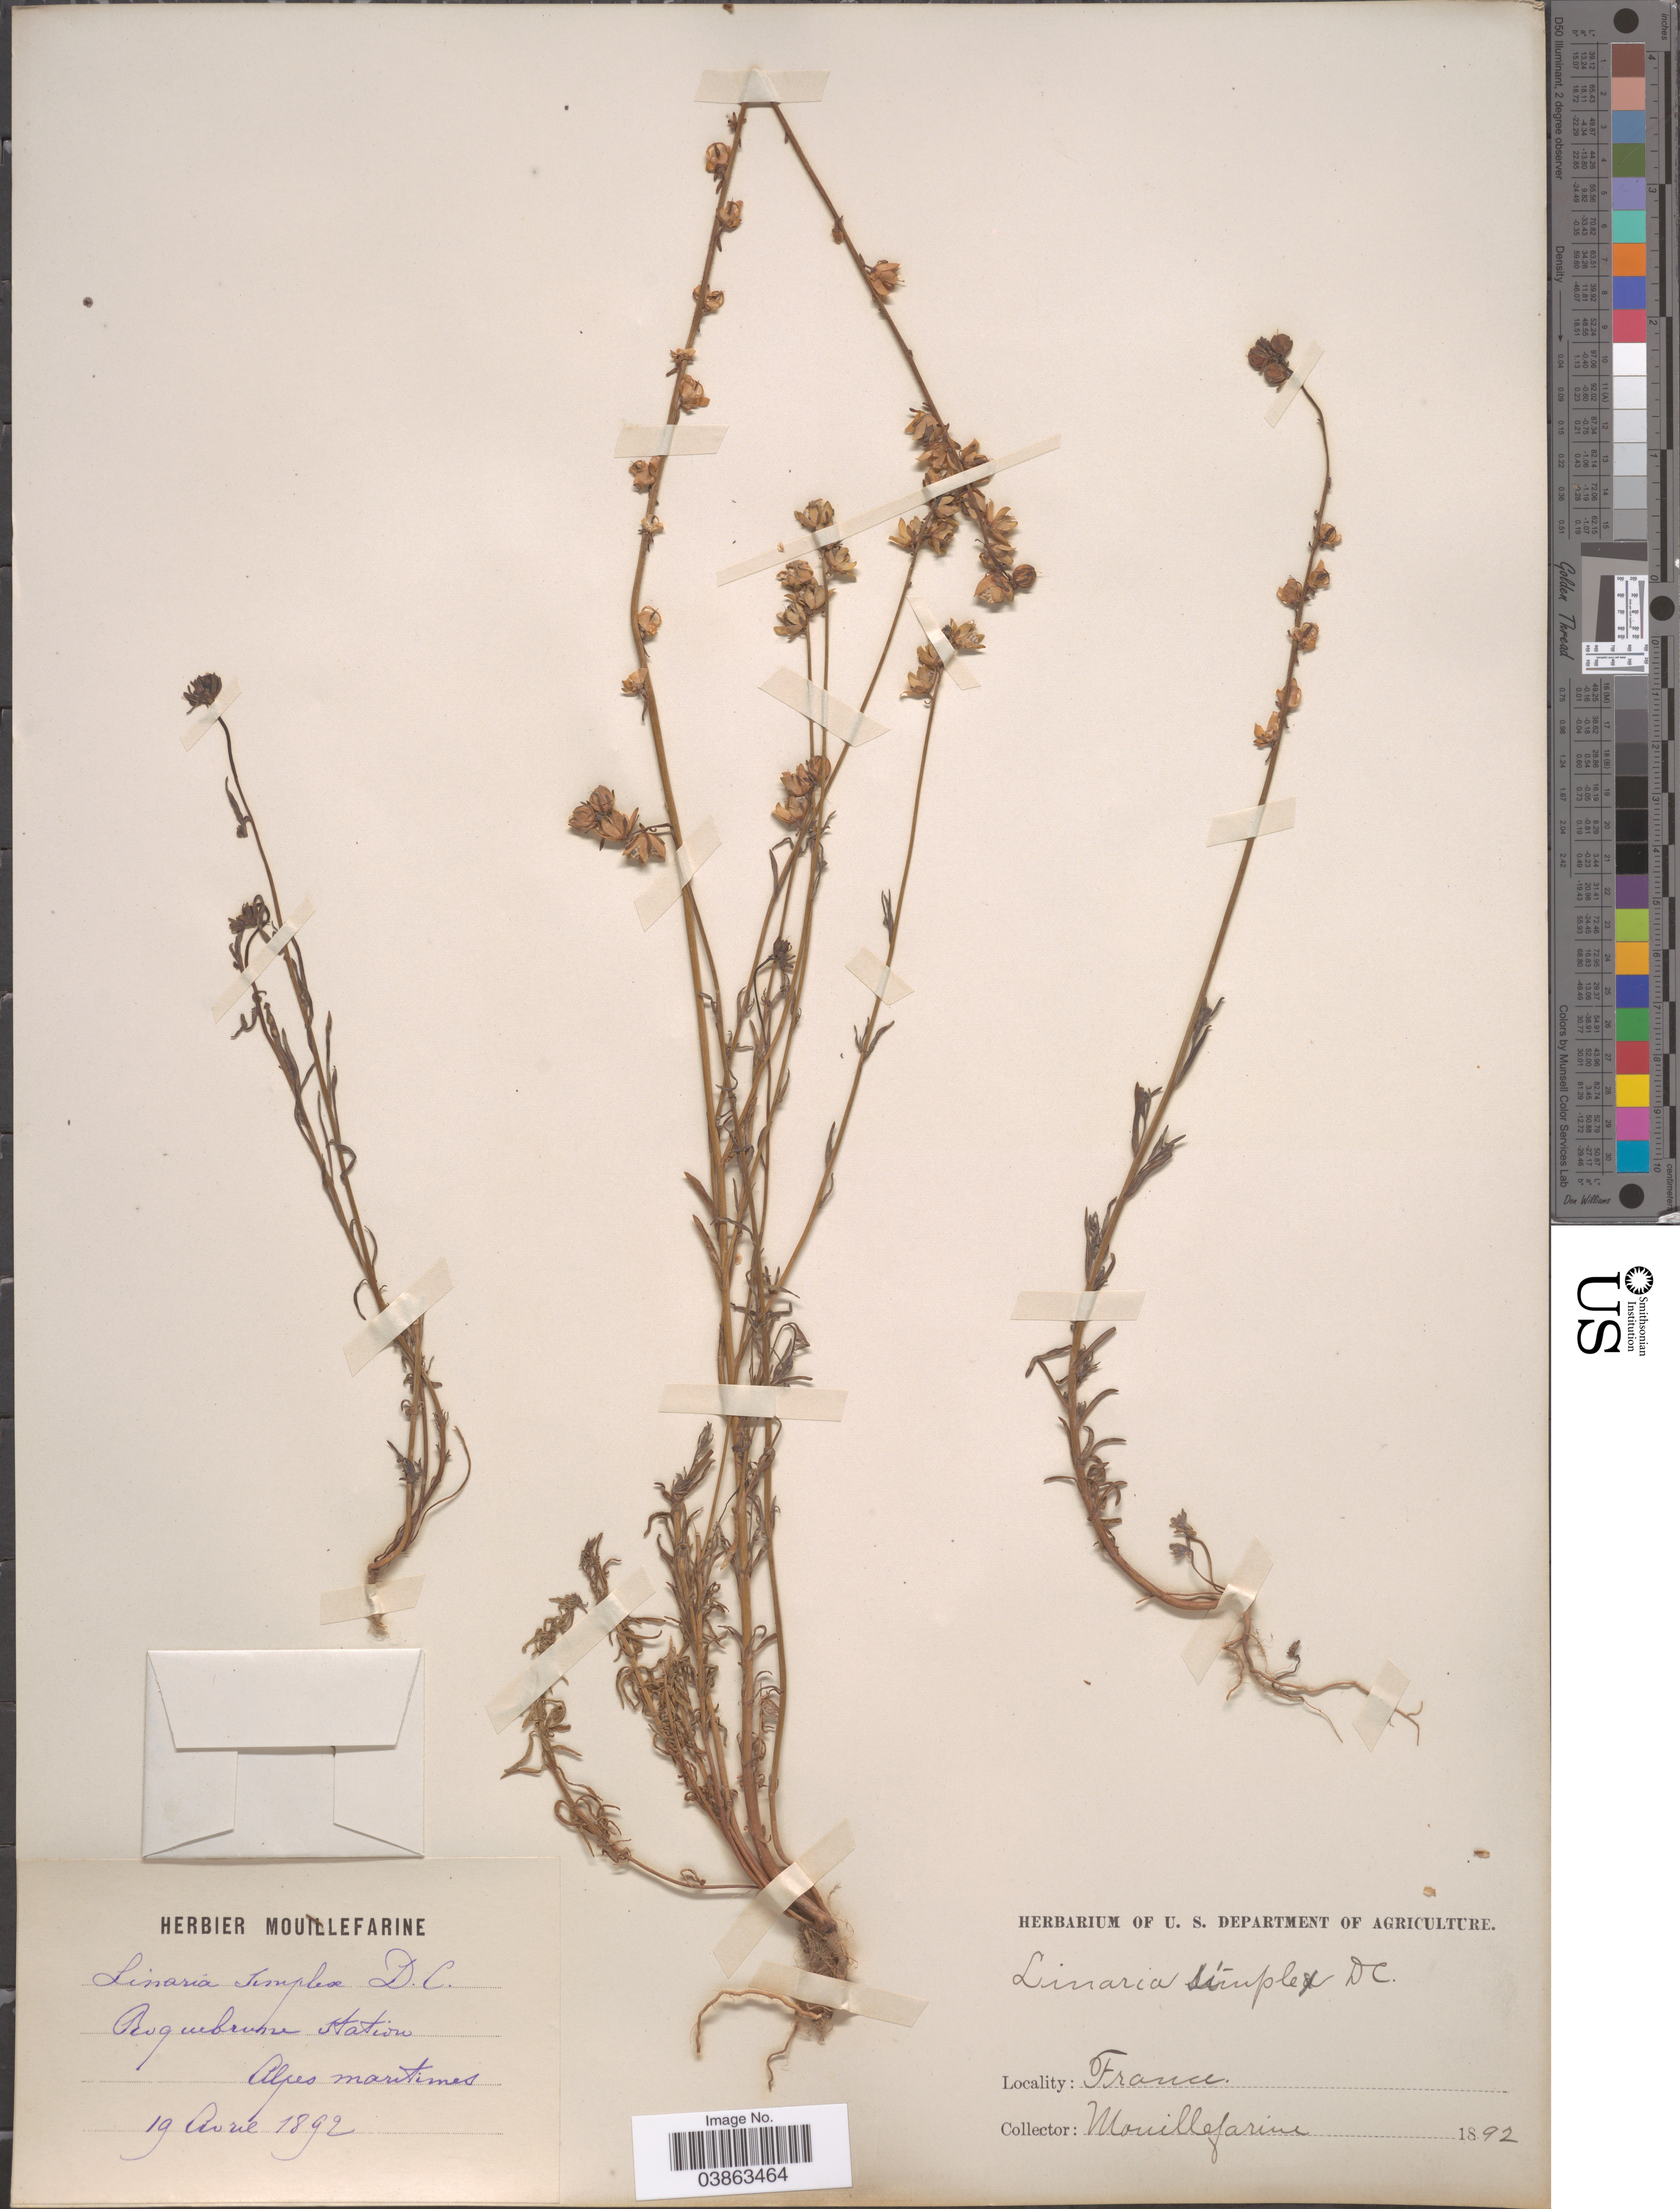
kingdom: Plantae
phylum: Tracheophyta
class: Magnoliopsida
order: Lamiales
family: Plantaginaceae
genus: Linaria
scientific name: Linaria simplex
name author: Desf.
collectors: A. Mouillefarine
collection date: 1892-04-19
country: France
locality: Roquebrune Station. Alpes Maritimes.